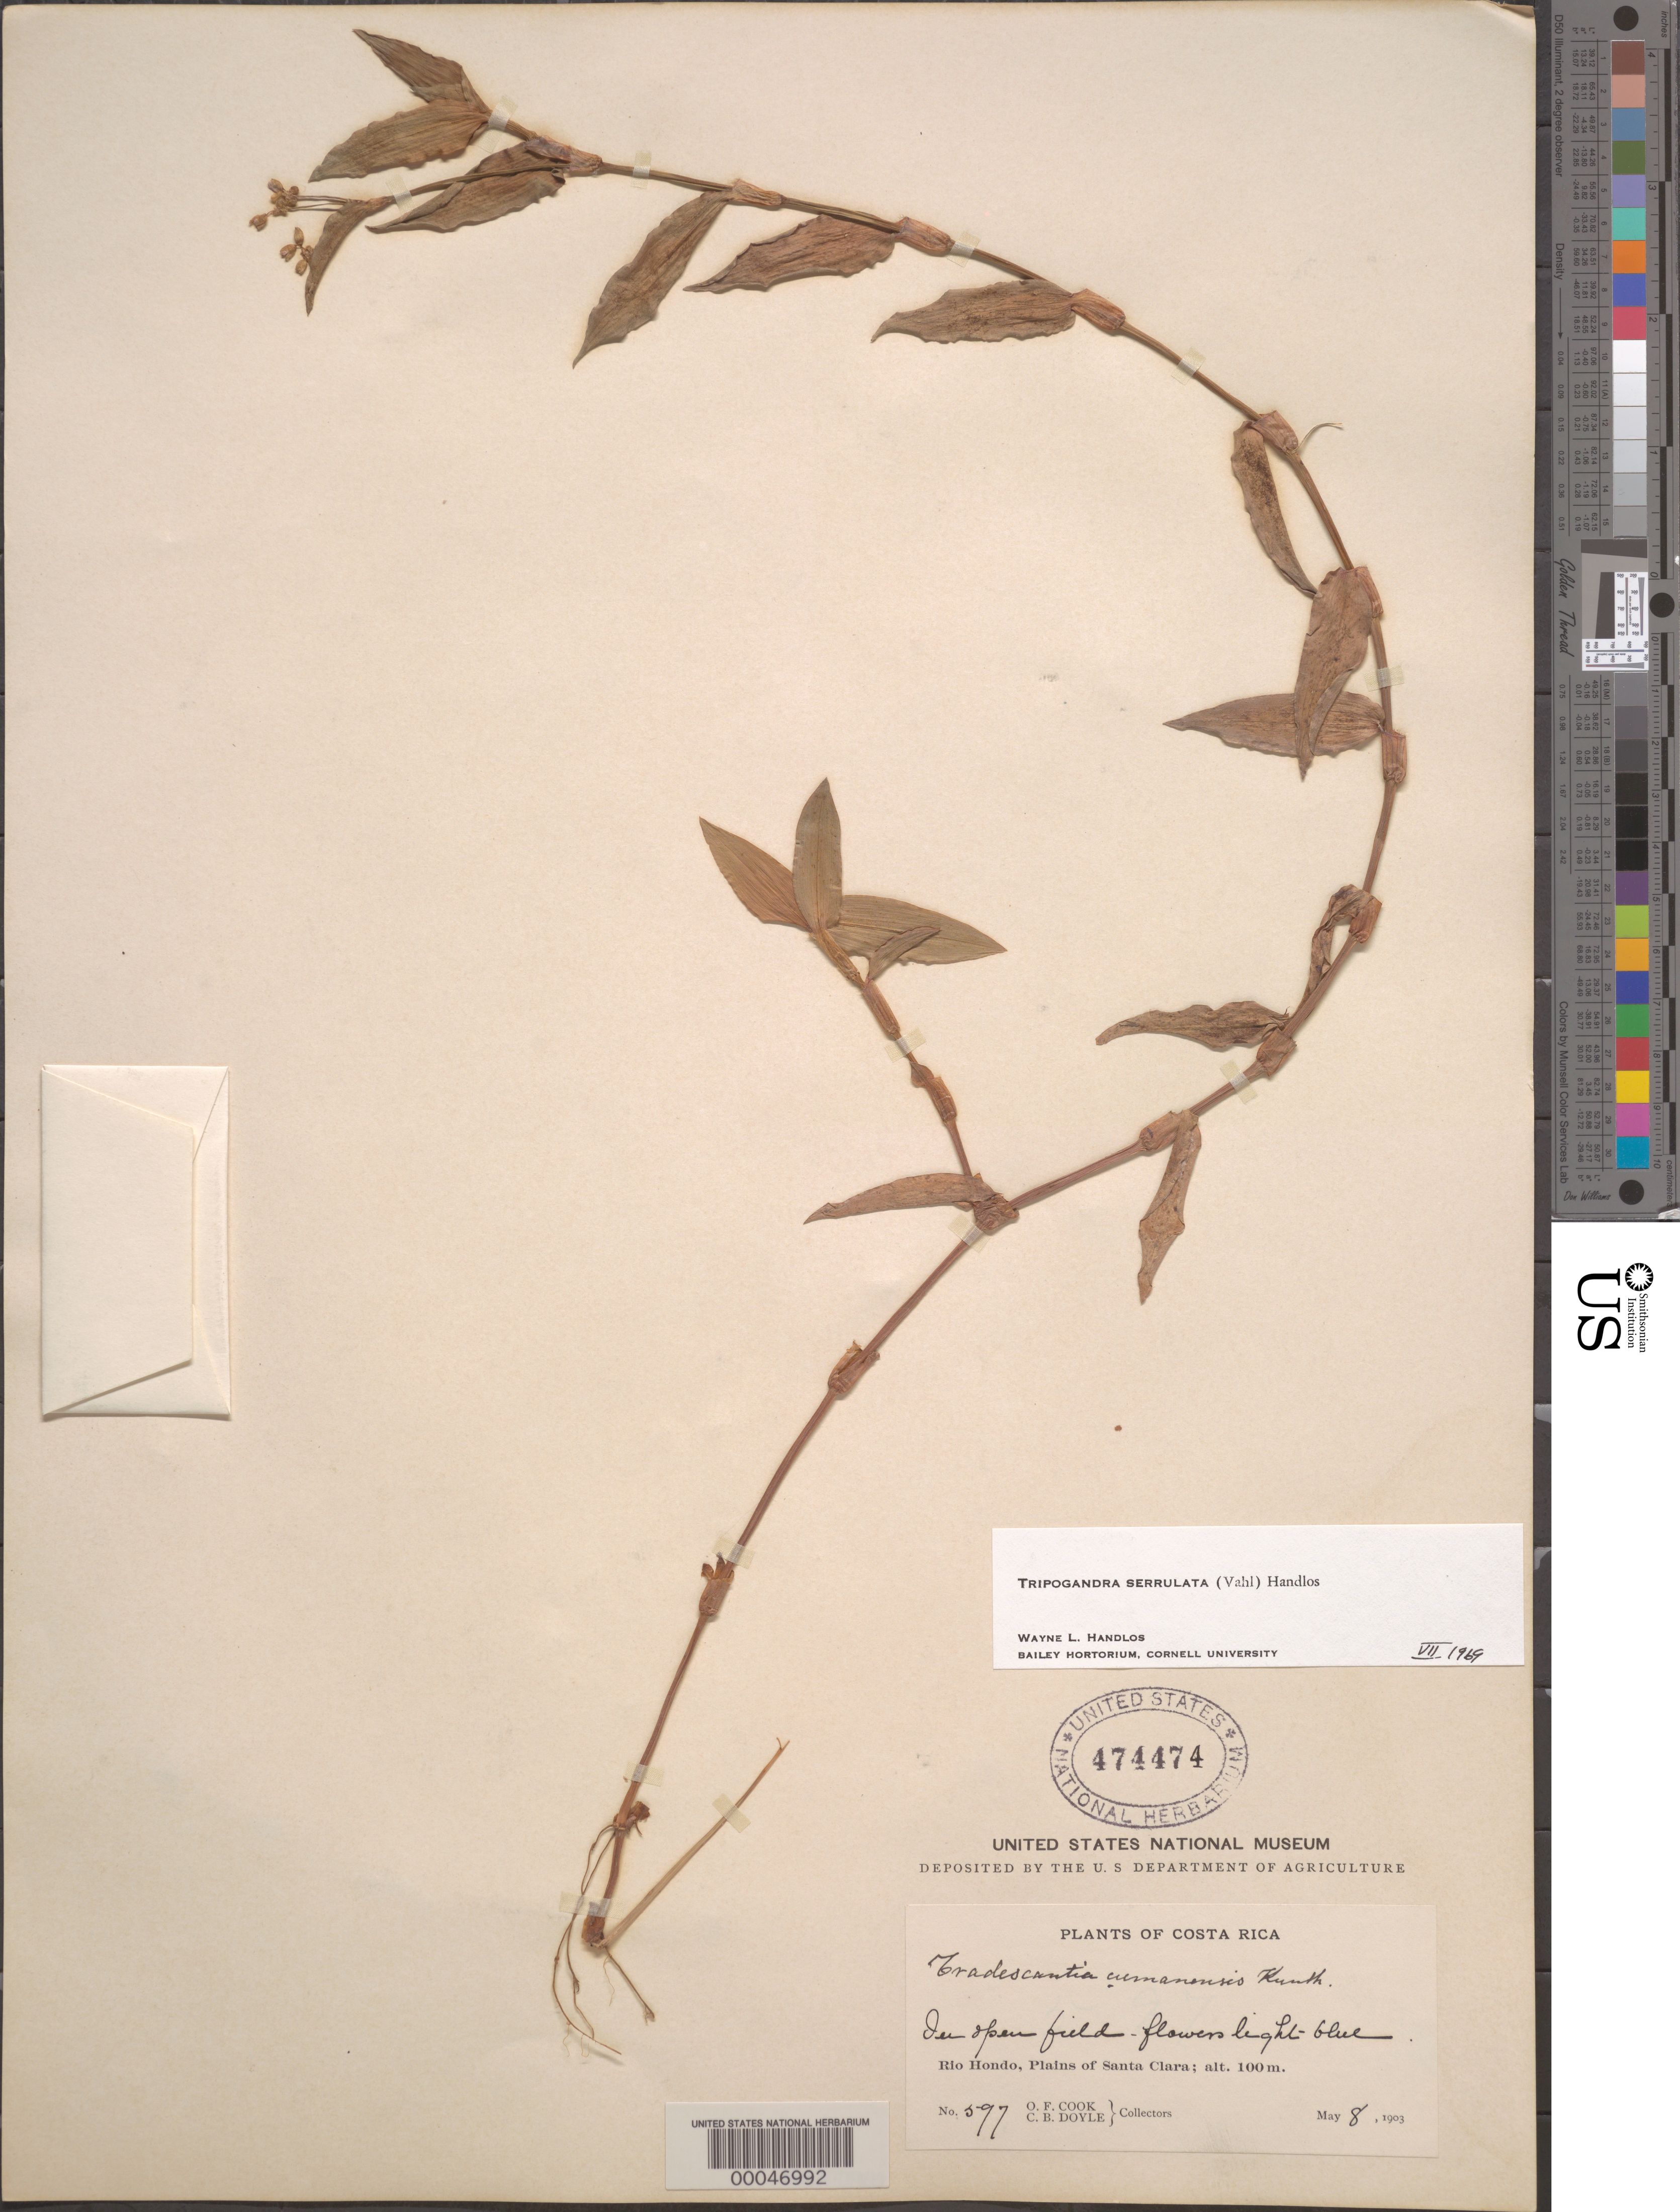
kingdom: Plantae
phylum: Tracheophyta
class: Liliopsida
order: Commelinales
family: Commelinaceae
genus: Tripogandra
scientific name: Tripogandra serrulata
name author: (Vahl) Handlos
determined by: Handlos, W. L.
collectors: O. F. Cook & C. Doyle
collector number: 597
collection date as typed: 08 May 1903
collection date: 1903-05-08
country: Costa Rica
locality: Rio Hondo, Santa Clara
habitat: Open field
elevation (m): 100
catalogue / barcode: US 474474